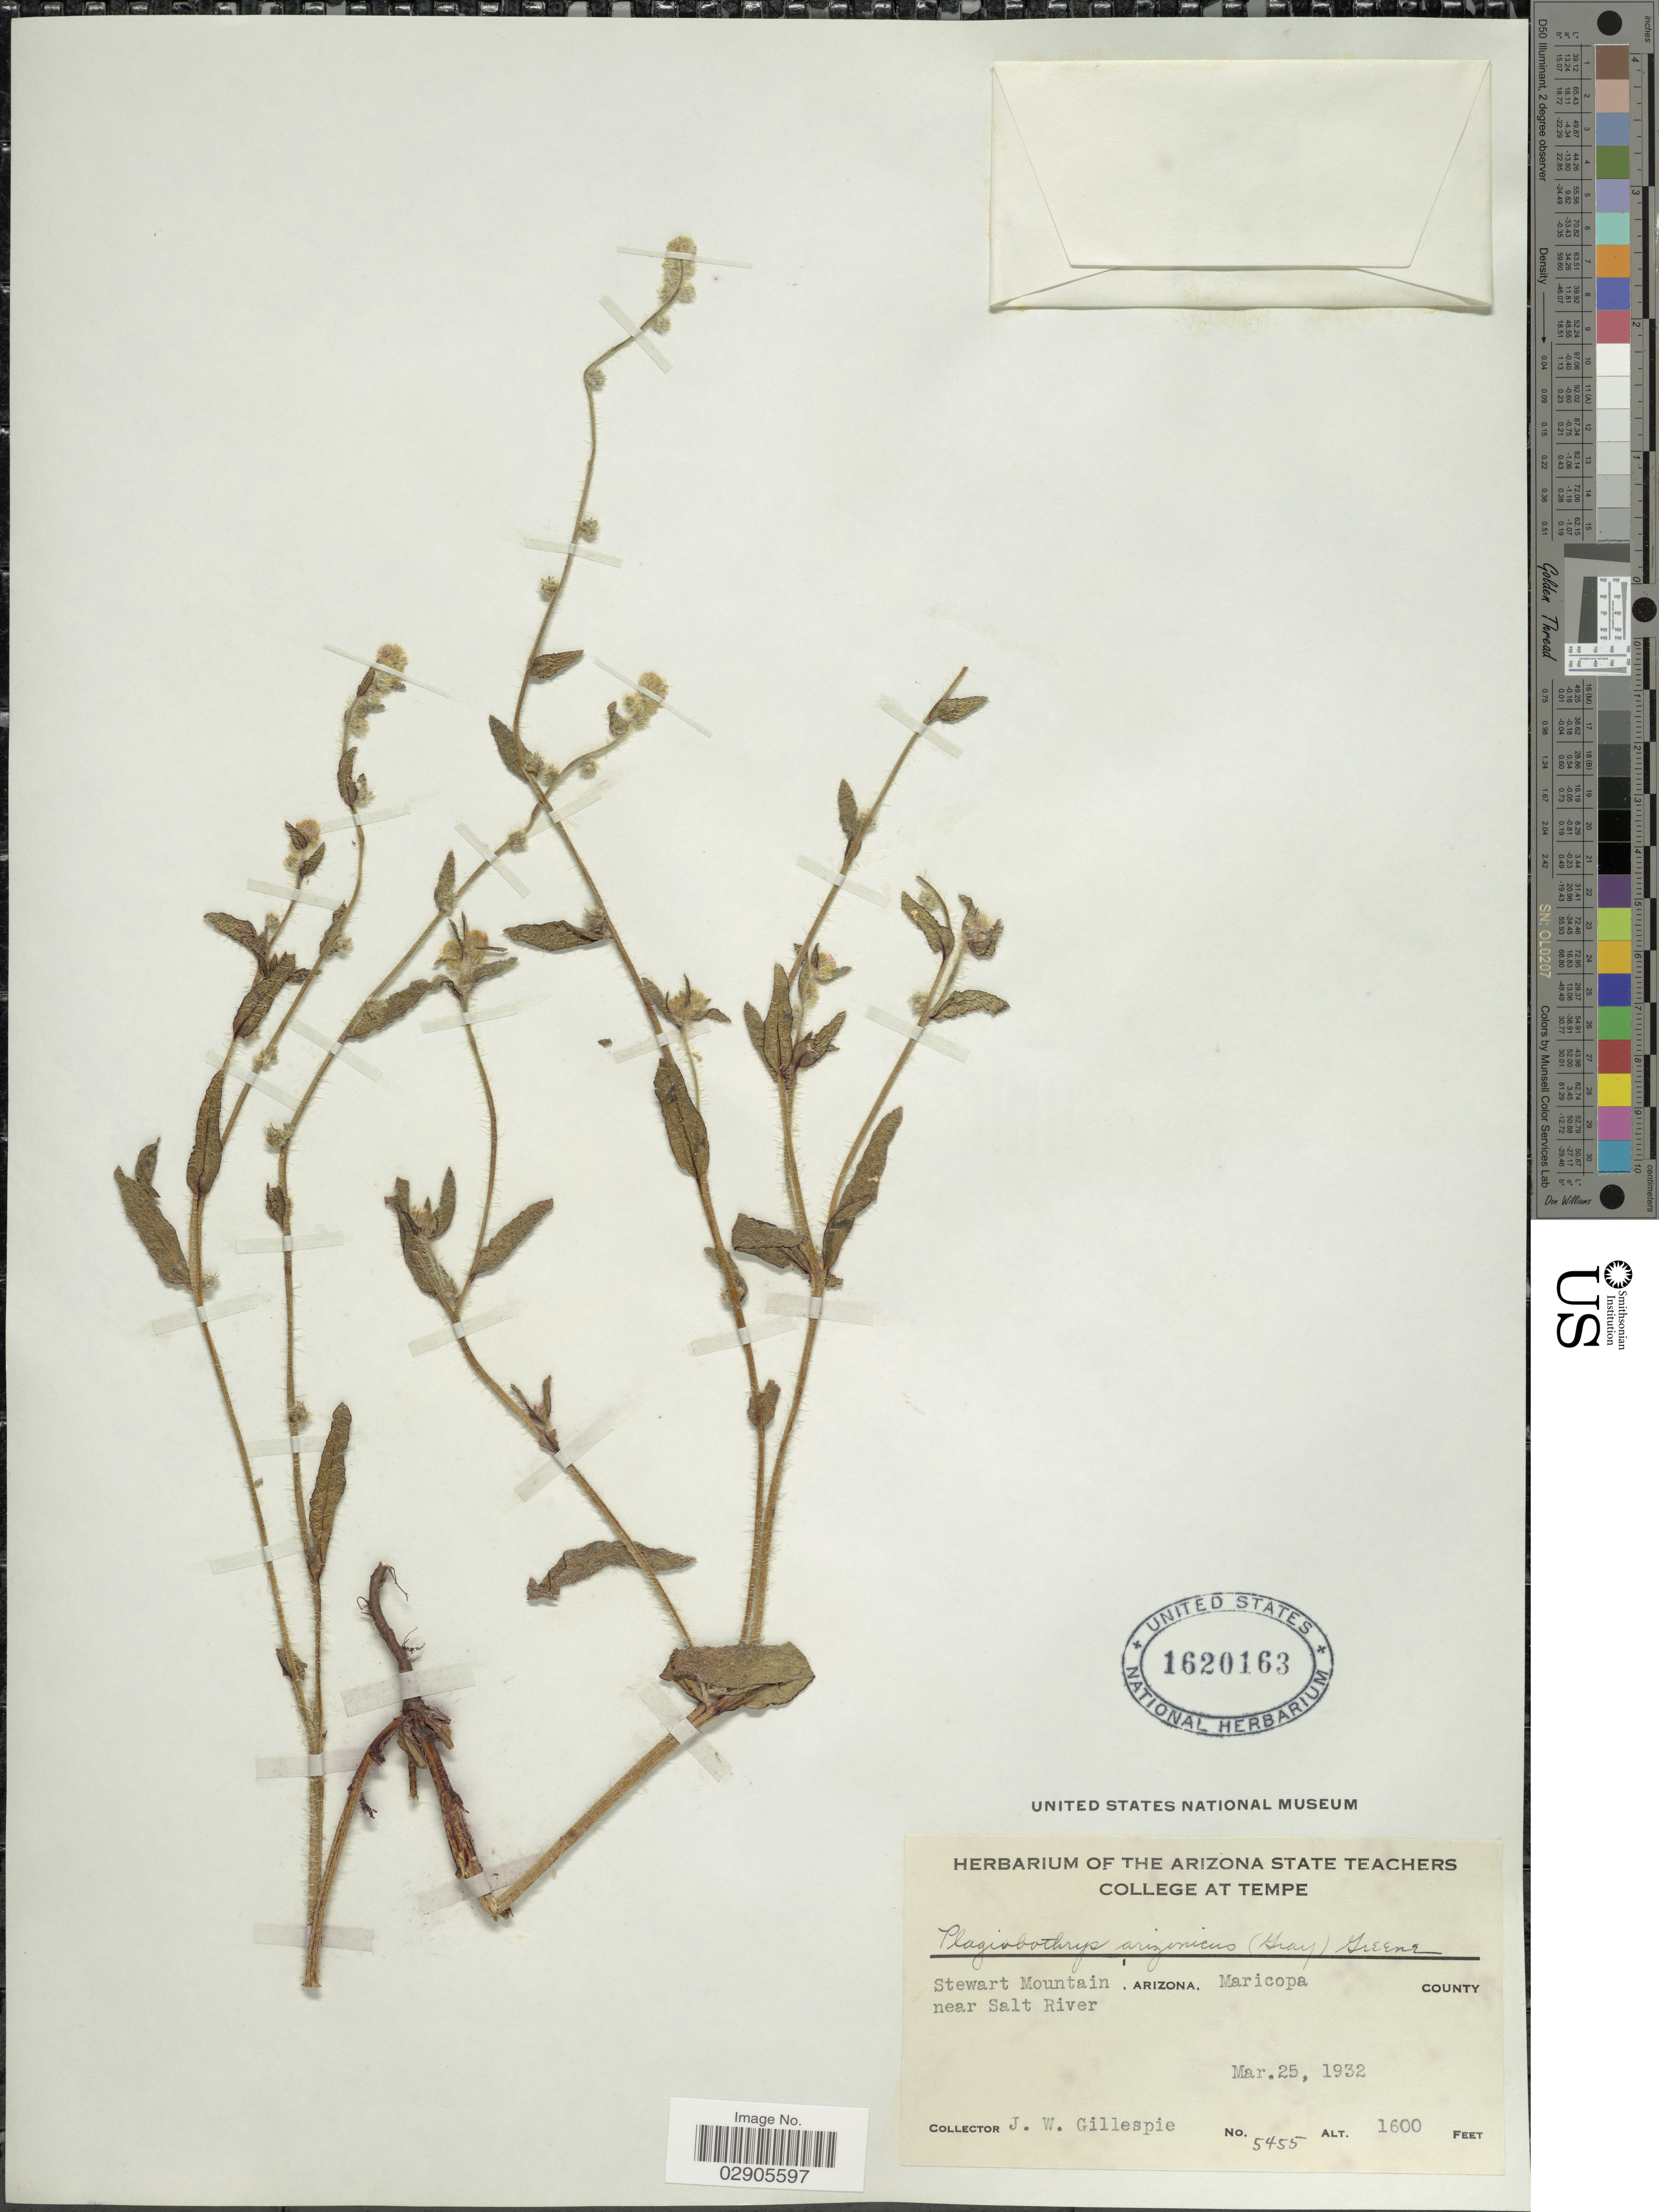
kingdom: Plantae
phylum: Tracheophyta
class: Magnoliopsida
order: Boraginales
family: Boraginaceae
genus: Plagiobothrys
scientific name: Plagiobothrys arizonicus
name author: (A. Gray) Greene ex A. Gray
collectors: J. W. Gillespie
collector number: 5455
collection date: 1932-03-25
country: United States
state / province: Arizona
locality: Stewart Mountain near Salt River. Maricopa County.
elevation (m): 488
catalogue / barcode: US 1620163